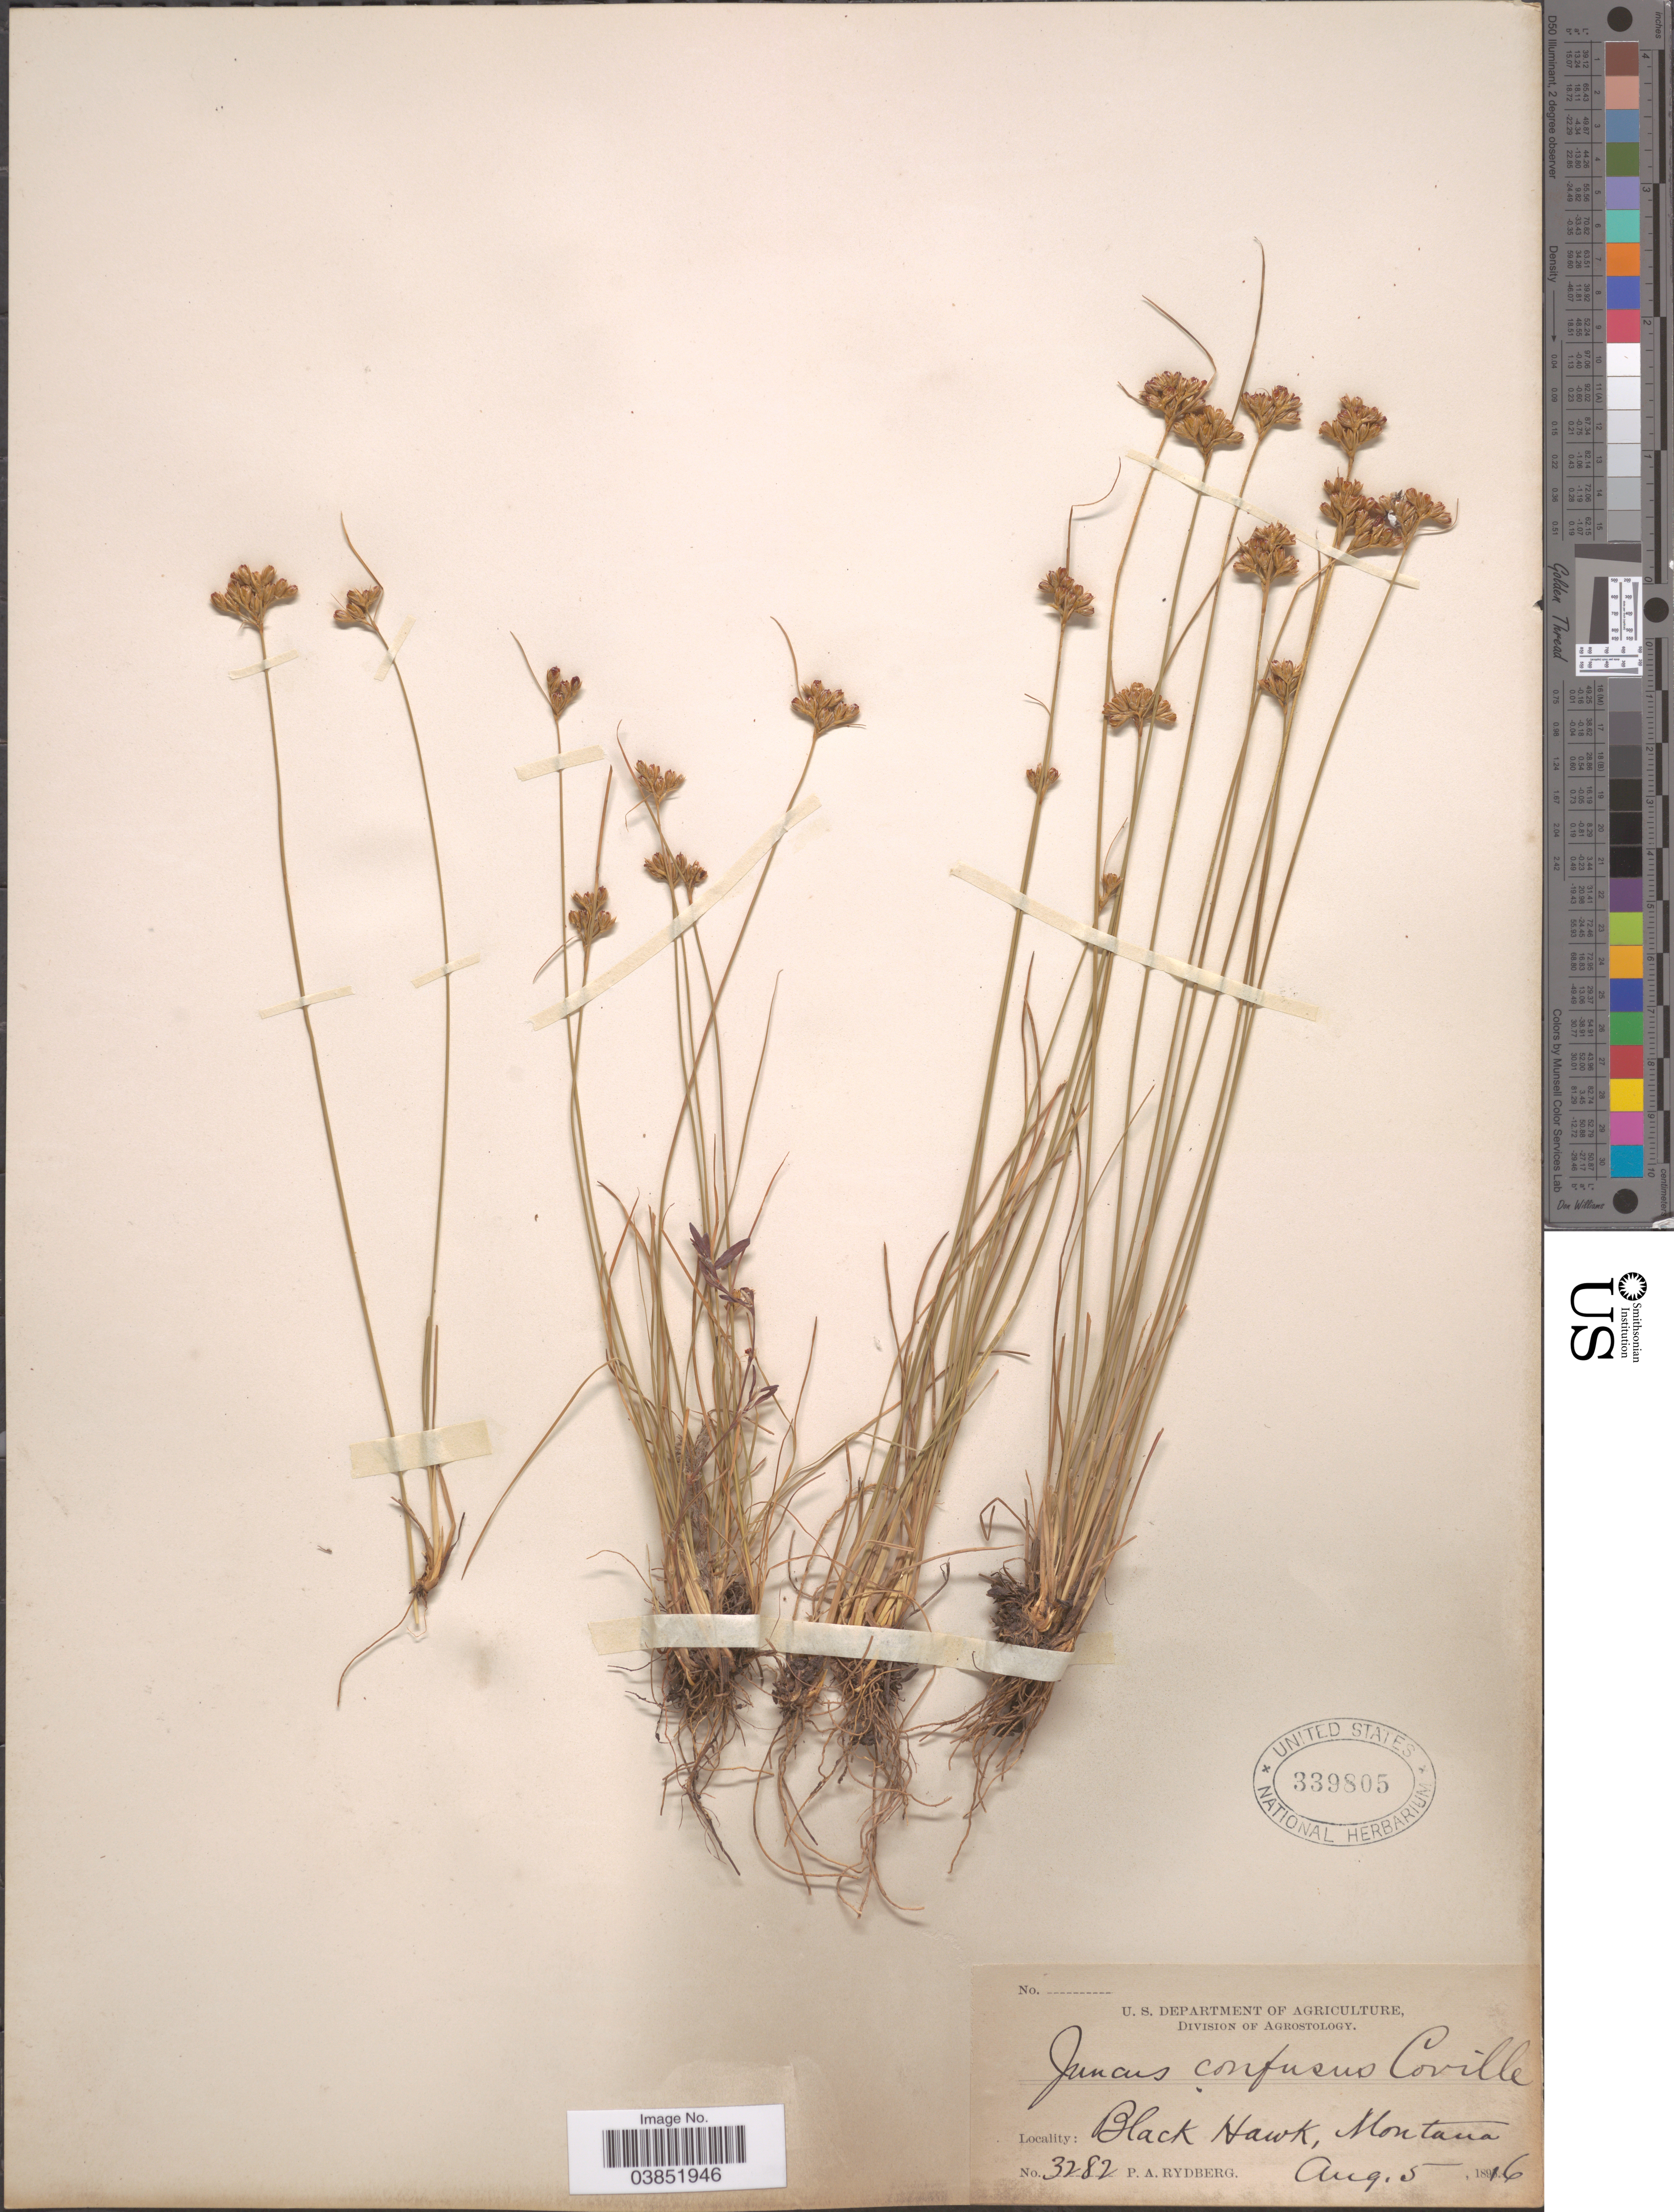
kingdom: Plantae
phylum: Tracheophyta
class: Liliopsida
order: Poales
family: Juncaceae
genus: Juncus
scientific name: Juncus confusus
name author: Coville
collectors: P. A. Rydberg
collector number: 3282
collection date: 1896-08-05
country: United States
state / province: Montana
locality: Black Hawk.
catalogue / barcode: US 339805